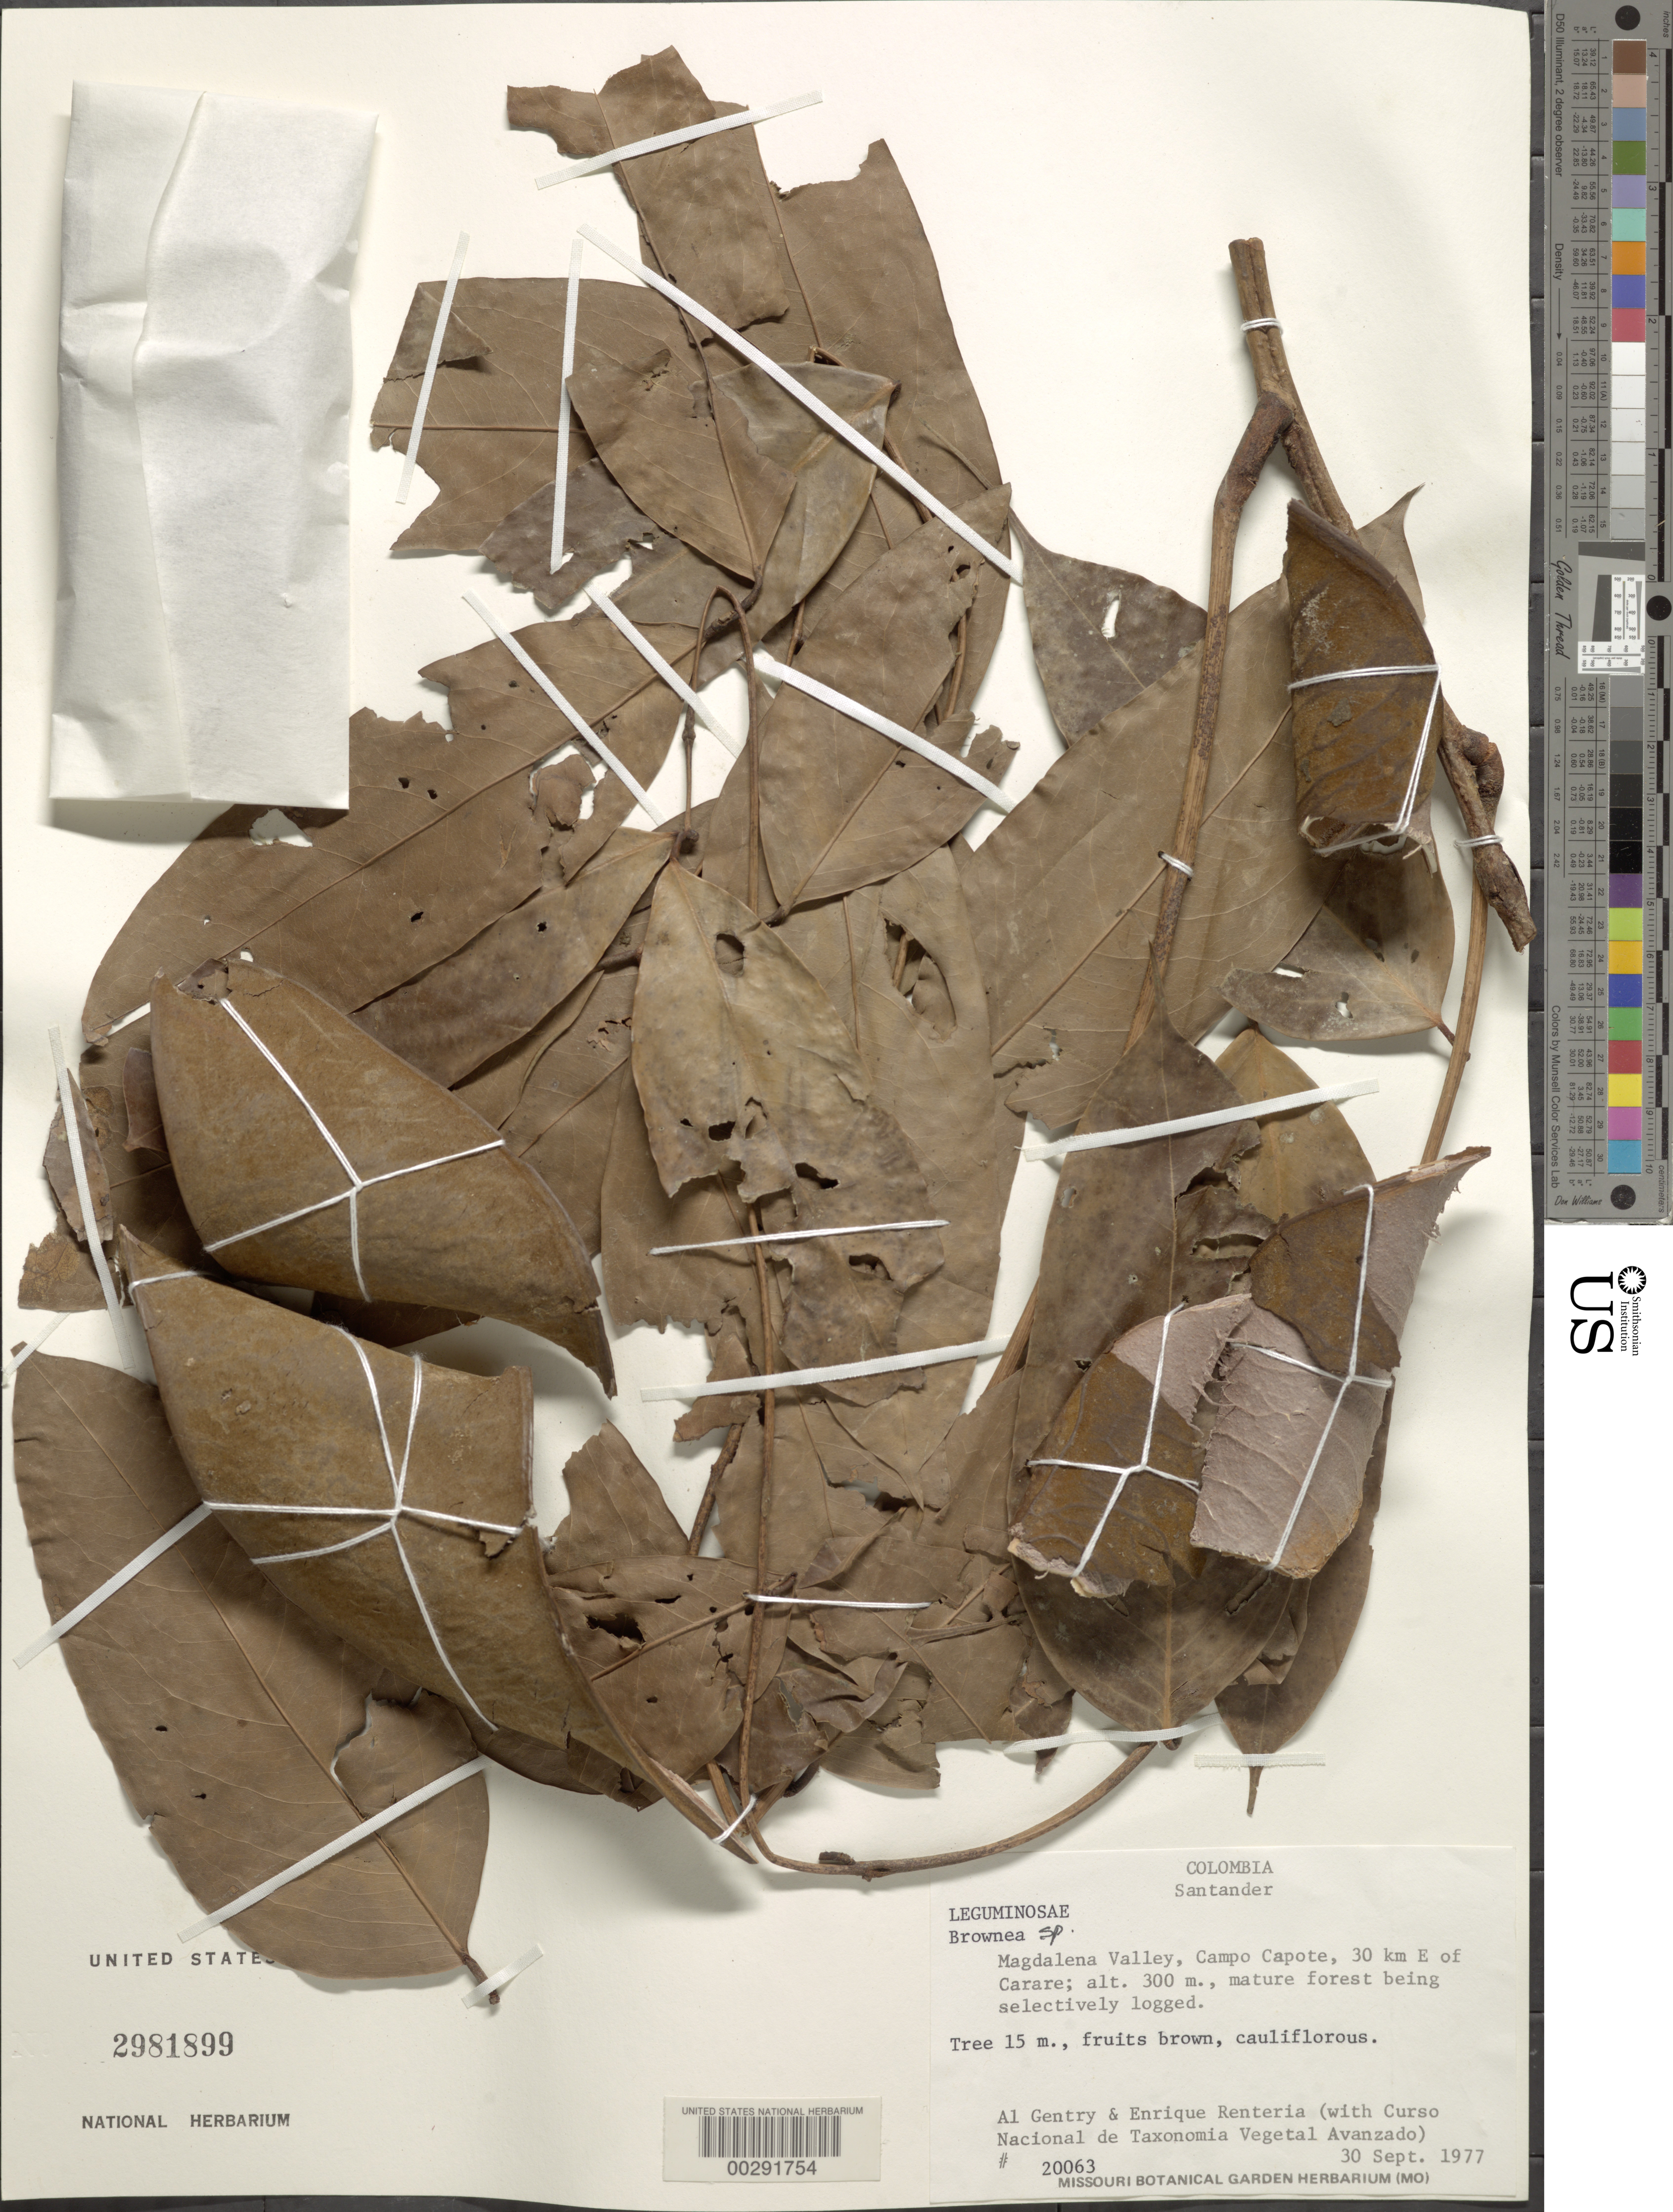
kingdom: Plantae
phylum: Tracheophyta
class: Magnoliopsida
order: Fabales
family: Fabaceae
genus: Brownea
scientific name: Brownea sp.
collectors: A. H. Gentry & E. Renteria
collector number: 20063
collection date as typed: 30 Sep 1977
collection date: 1977-09-30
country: Colombia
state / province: Santander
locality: Magdalena Valley, Campo Capote, 30 km E of Carare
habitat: Mature forest being selectively logged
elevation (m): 300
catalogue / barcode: US 2981899